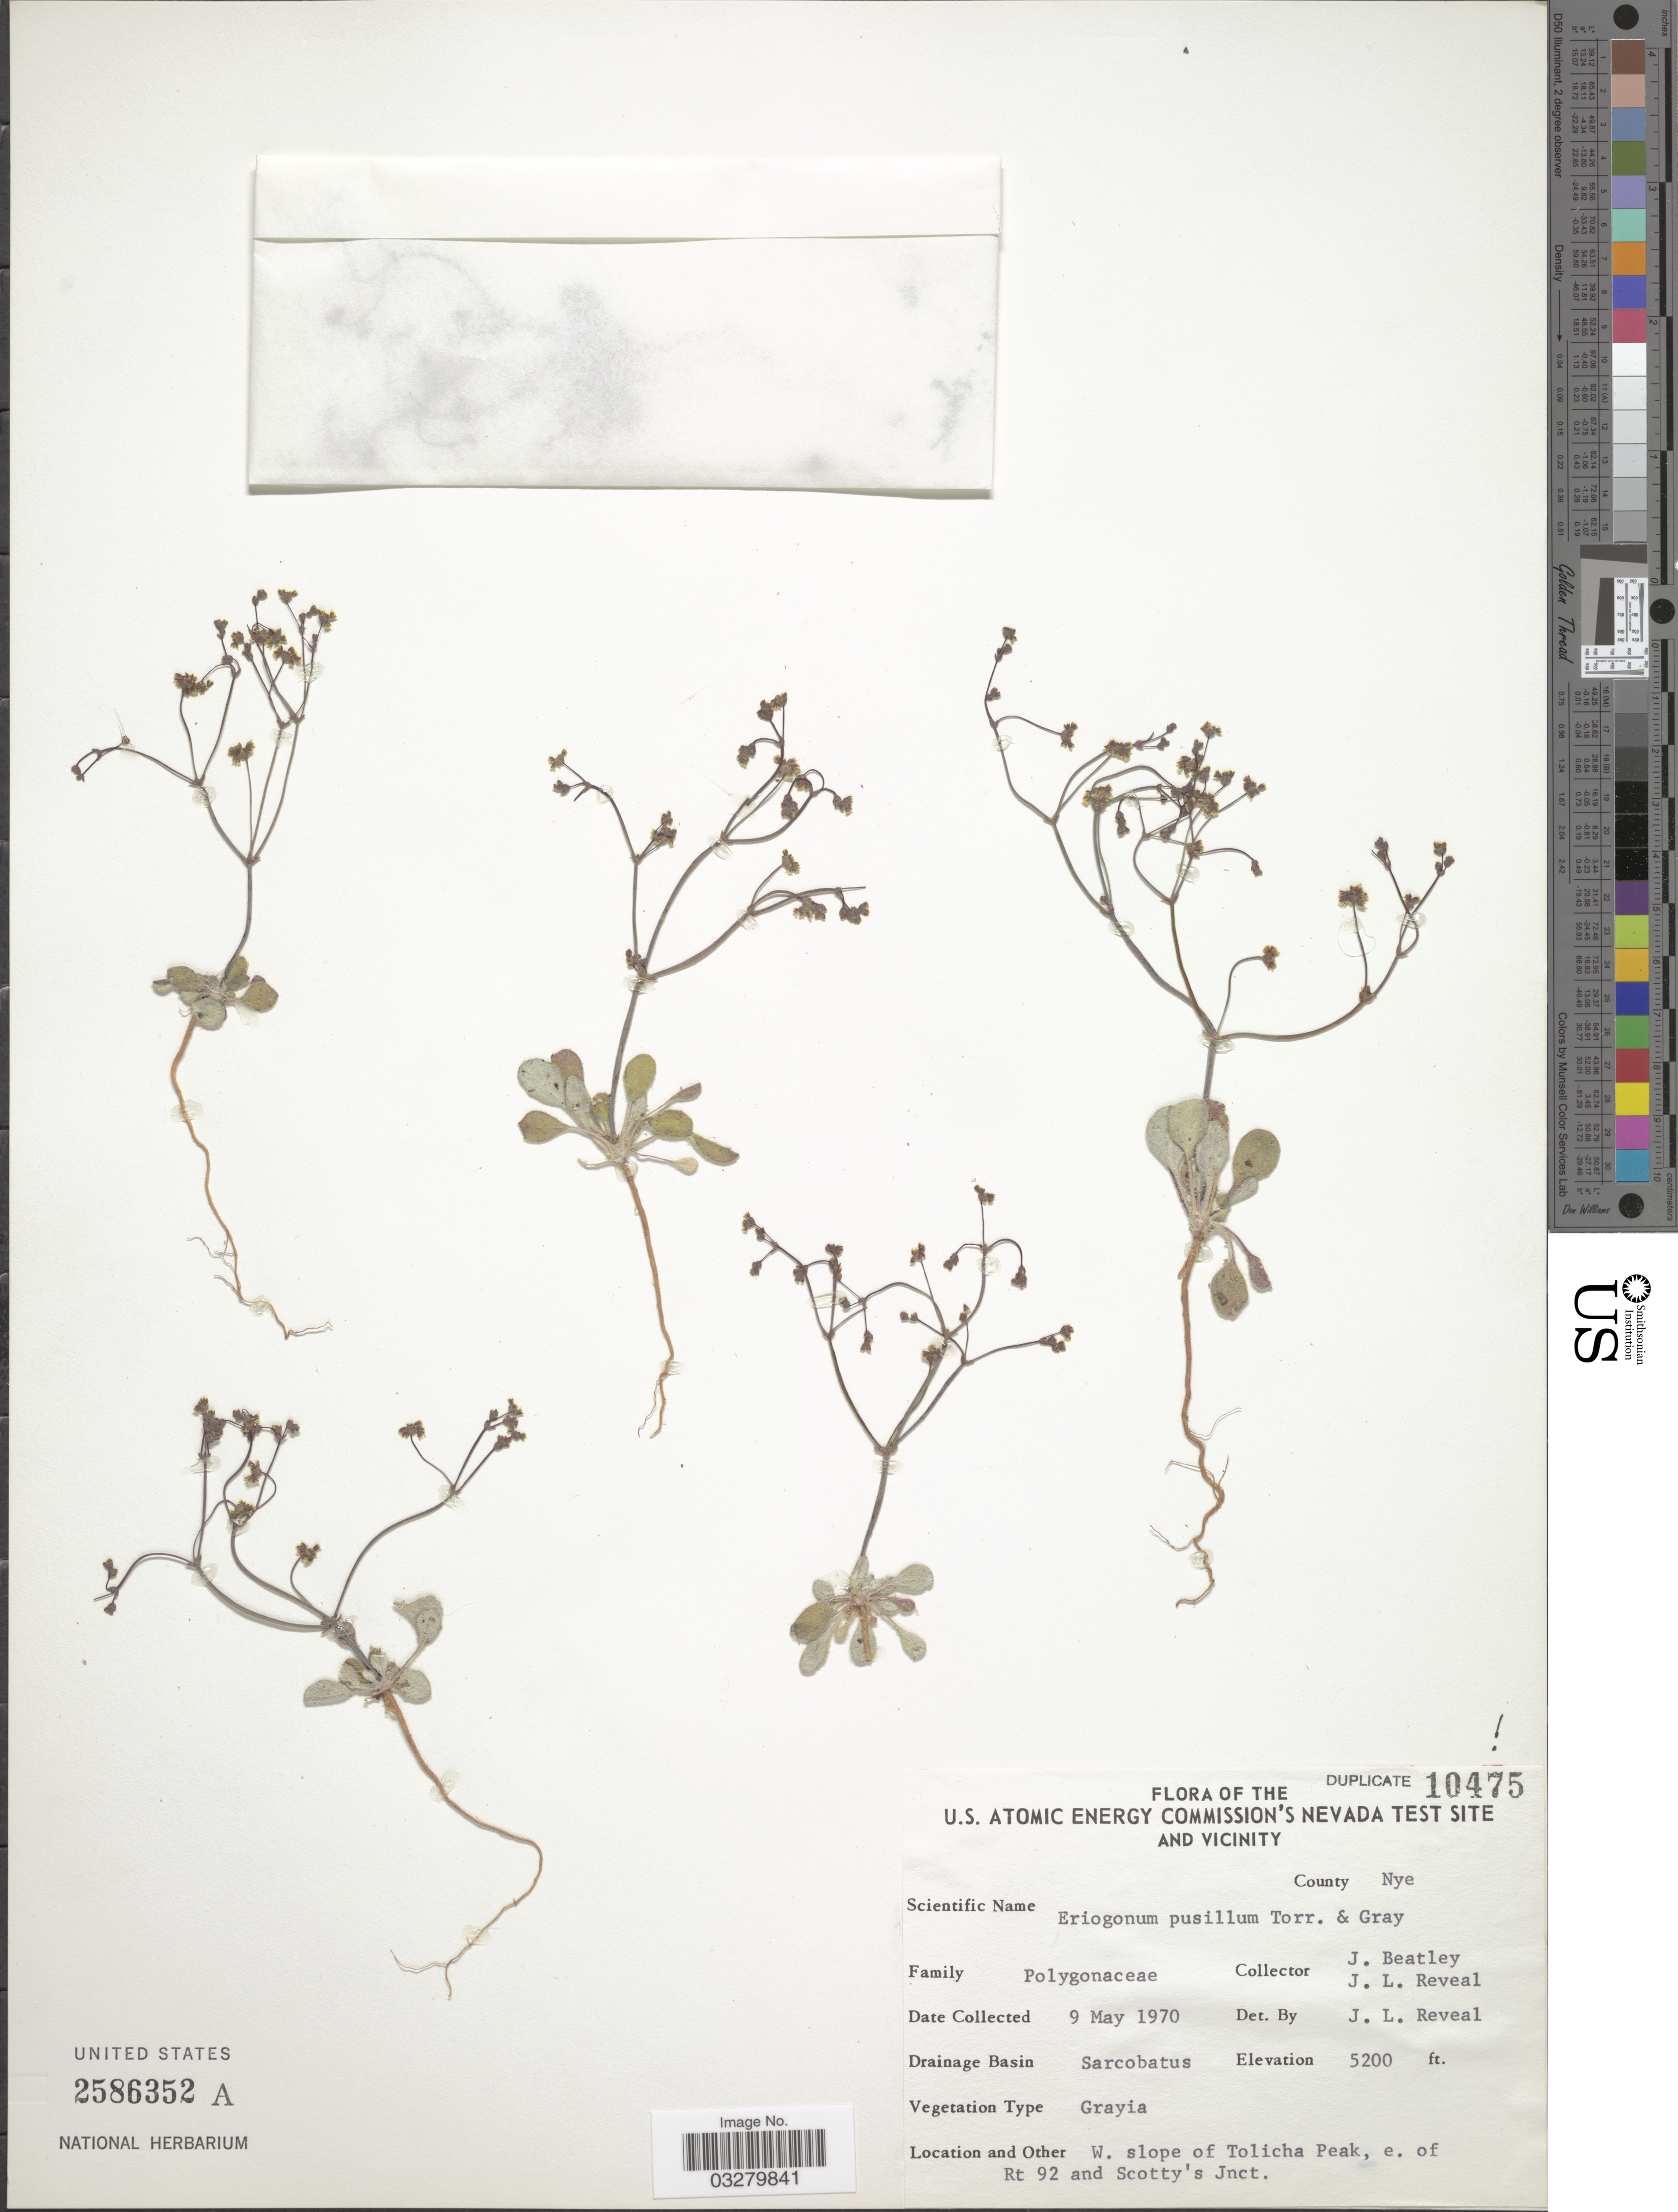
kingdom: Plantae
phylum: Tracheophyta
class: Magnoliopsida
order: Caryophyllales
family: Polygonaceae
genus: Eriogonum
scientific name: Eriogonum pusillum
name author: Torr. & A. Gray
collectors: J. C. Beatley & J. L. Reveal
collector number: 10475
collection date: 1970-05-09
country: United States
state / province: Nevada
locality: U.S. Atomic Energy Commission's Nevada Test Site and Vicinity. County Nye. Drainage Basin Sarcobatus. W. slope of Tolicha Peak, e. of Rt 92 and Scotty's Jnct.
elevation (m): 1585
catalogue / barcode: US 2586352A